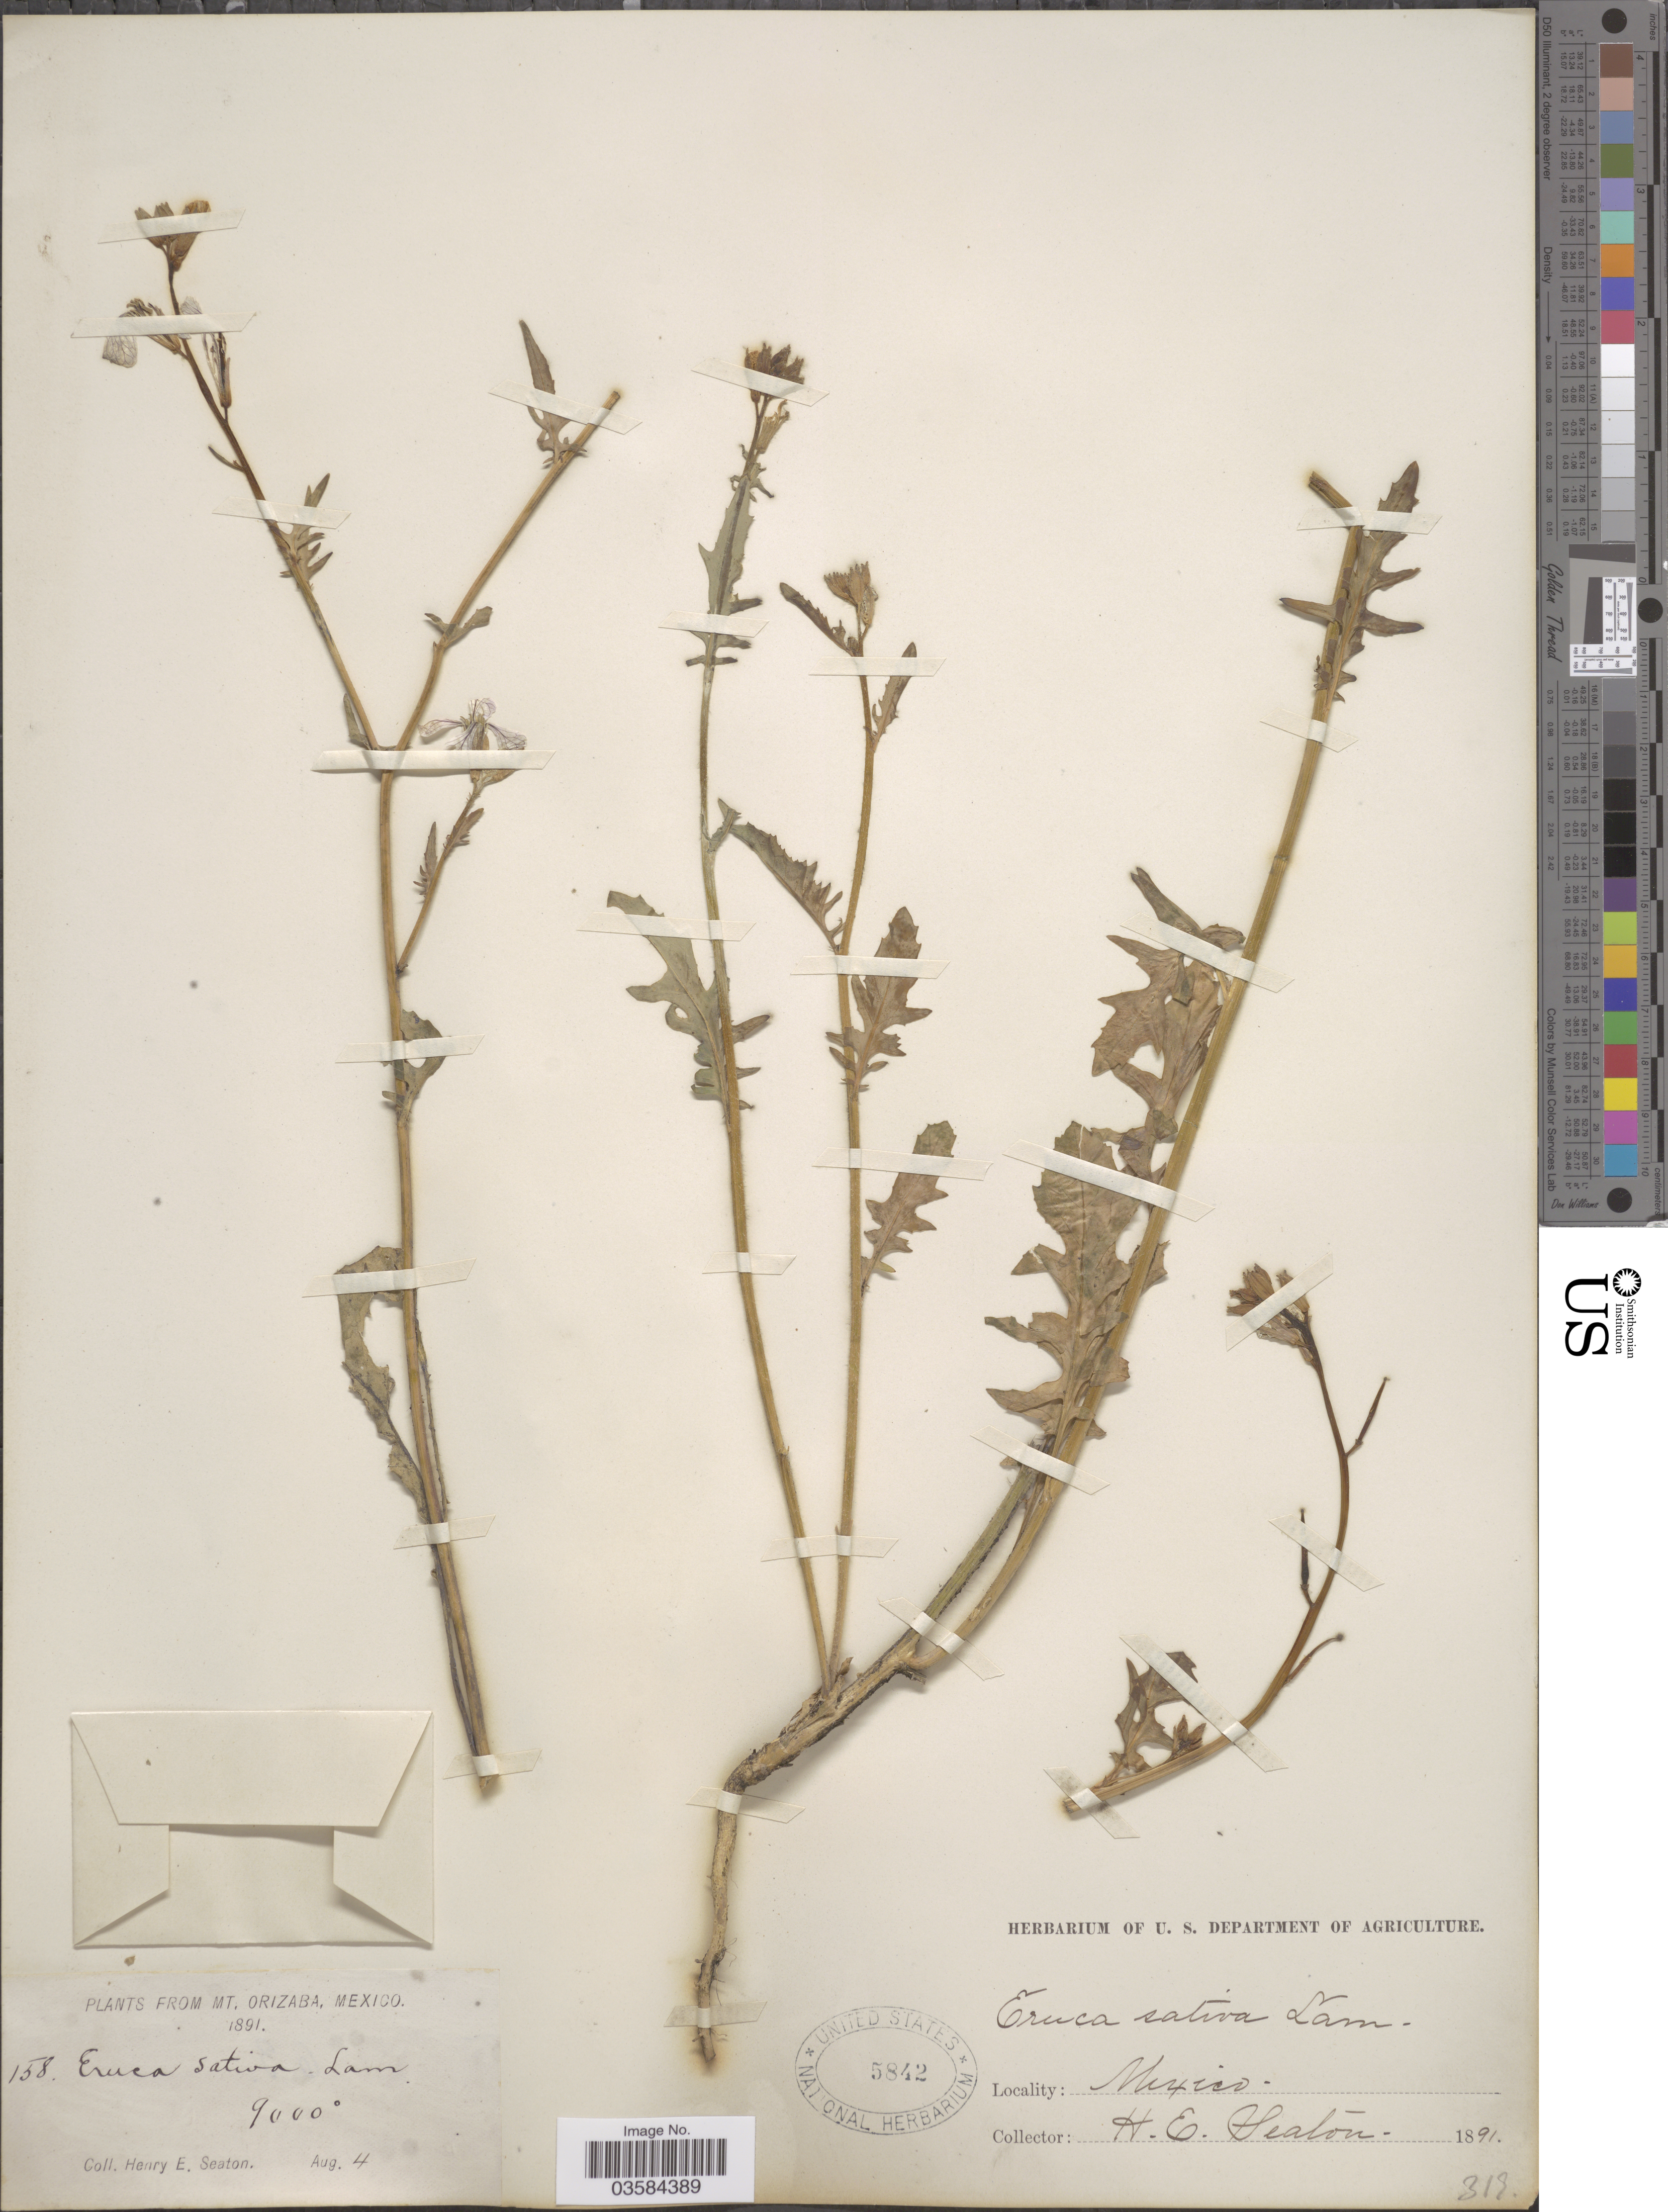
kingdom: Plantae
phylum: Tracheophyta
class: Magnoliopsida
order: Brassicales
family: Brassicaceae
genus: Eruca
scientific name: Eruca sativa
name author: Mill.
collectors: H. E. Seaton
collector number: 158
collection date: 1891-08-04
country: Mexico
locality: Mt. Orizaba.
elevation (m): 2743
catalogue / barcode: US 5842